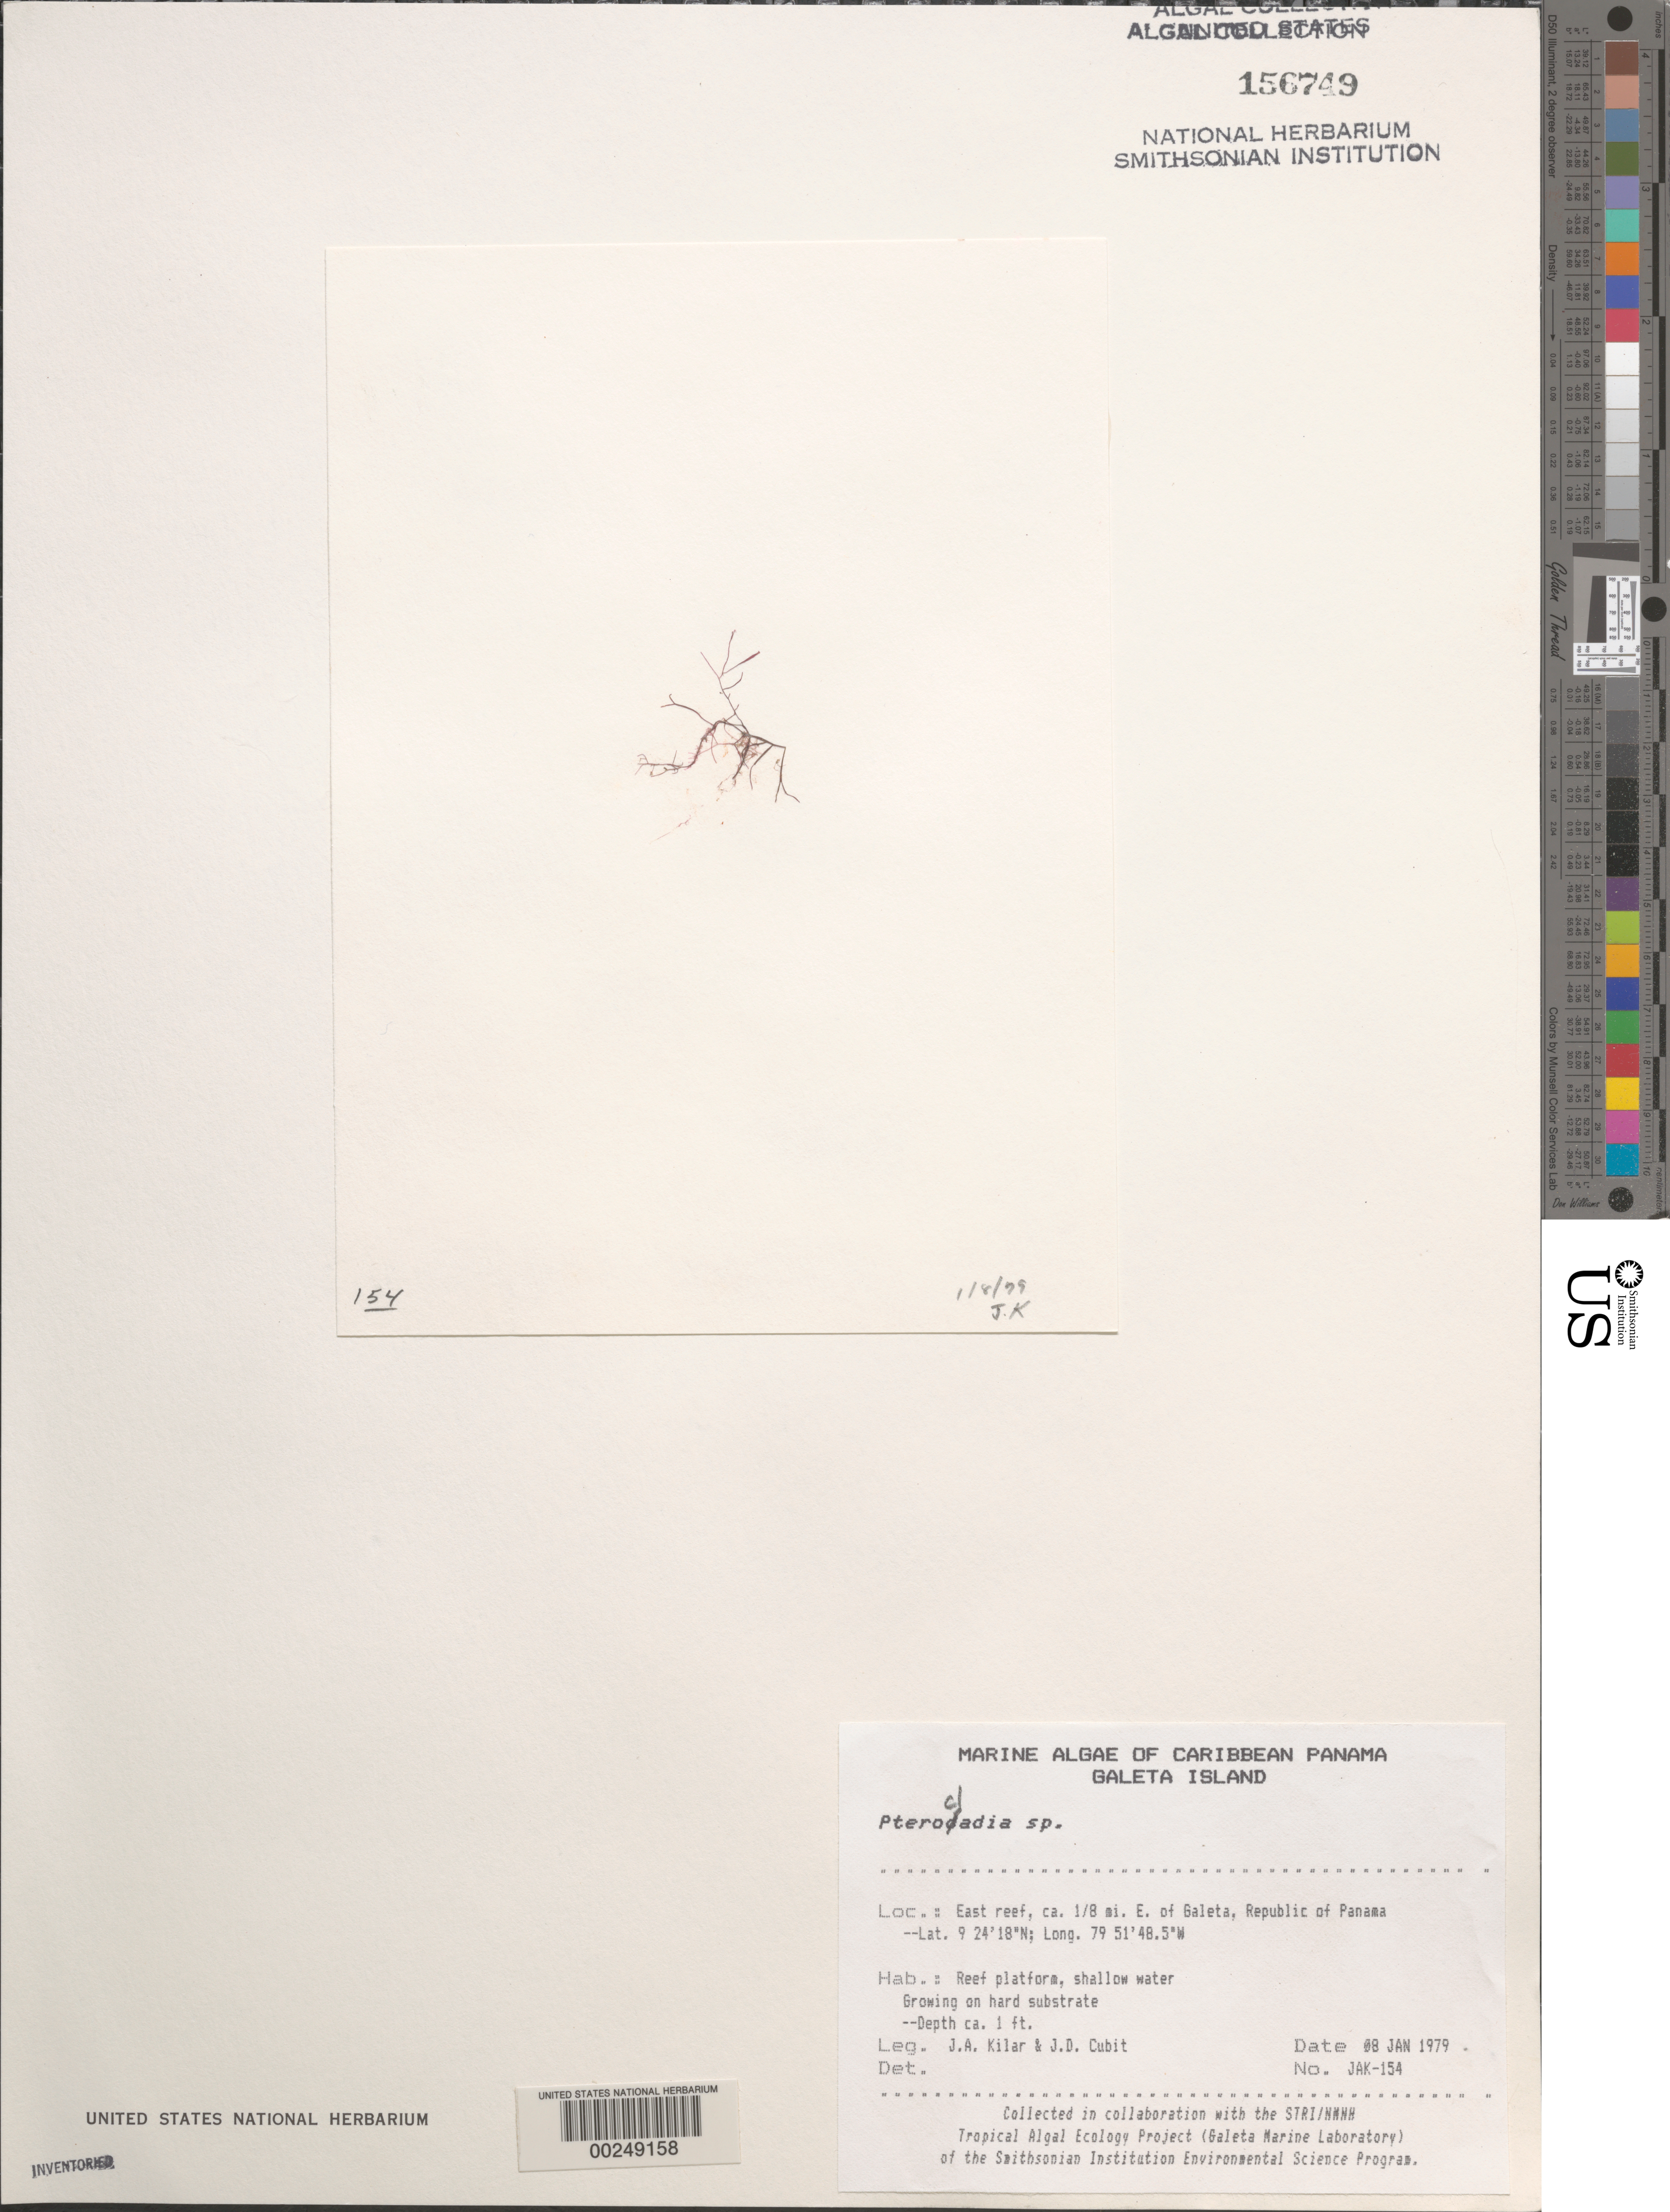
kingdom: Plantae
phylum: Rhodophyta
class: Florideophyceae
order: Gelidiales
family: Pterocladiaceae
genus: Pterocladia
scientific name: Pterocladia sp.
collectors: J. A. Kilar & J. Cubit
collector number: JAK-154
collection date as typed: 08 Jan 1979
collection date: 1979-01-08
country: Panama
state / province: Colón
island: Galeta Island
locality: East Reef ca. 1/8th mile east of Galeta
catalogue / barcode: US 156749